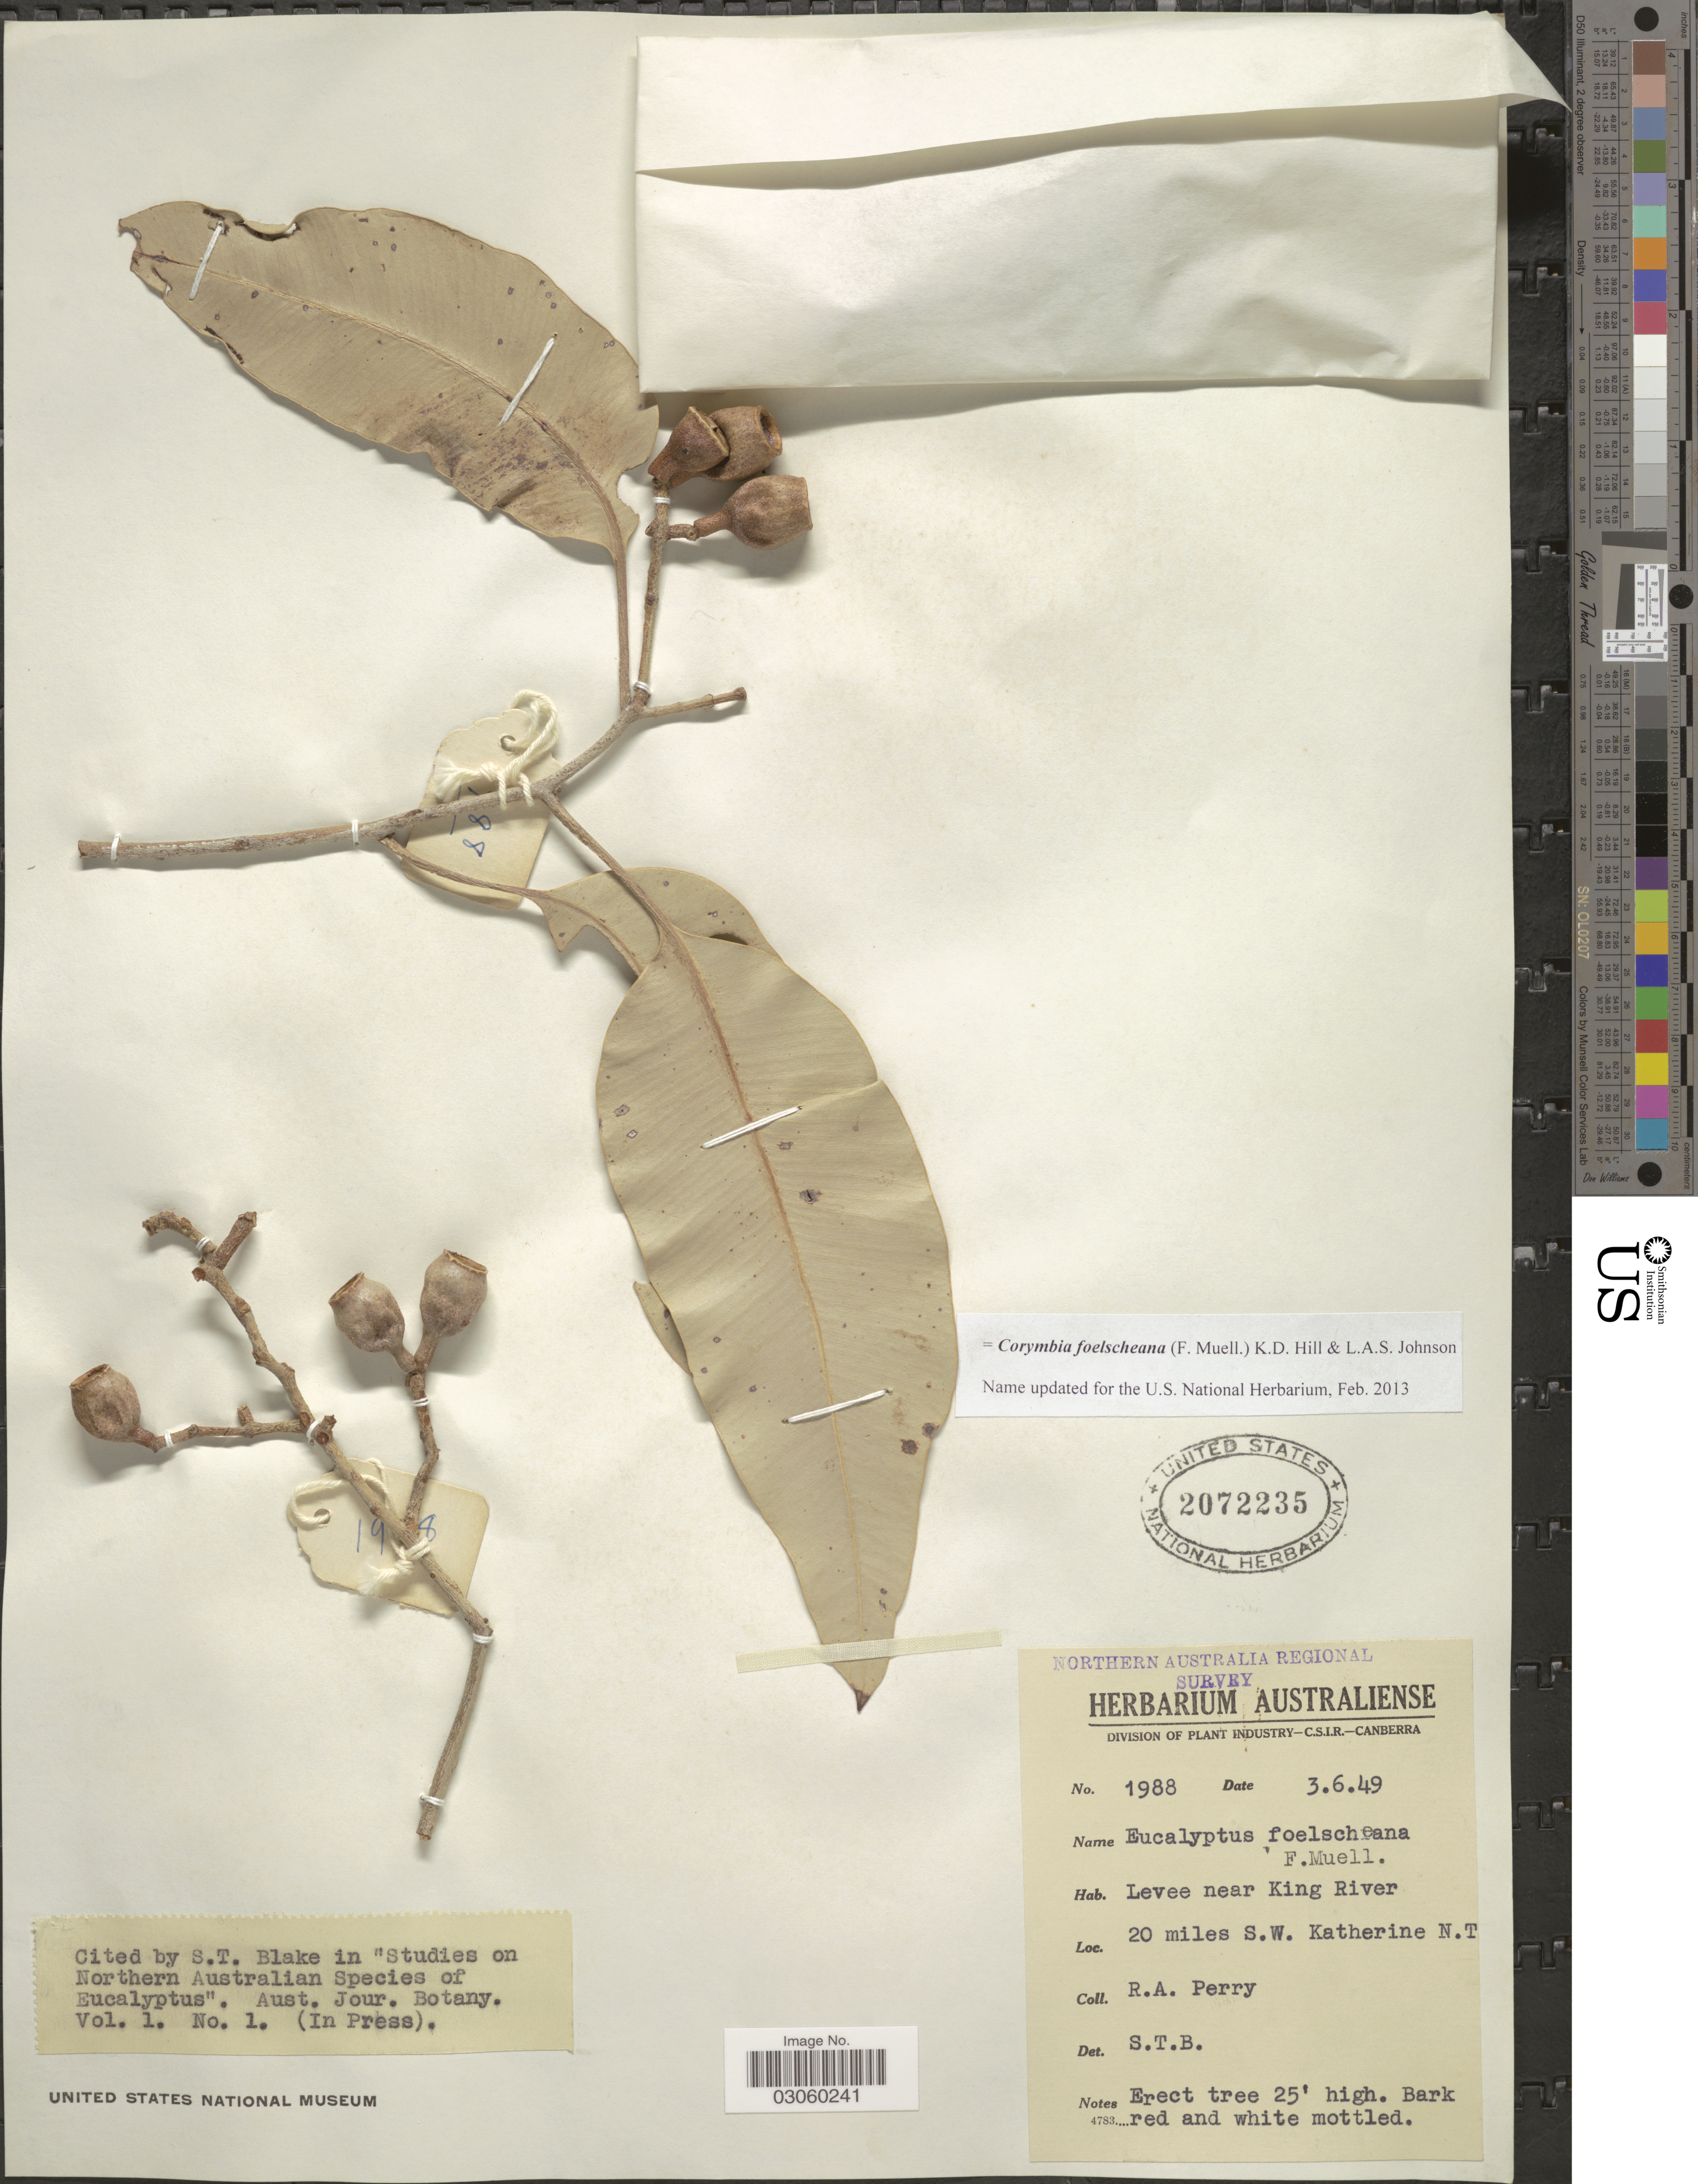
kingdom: Plantae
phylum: Tracheophyta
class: Magnoliopsida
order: Myrtales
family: Myrtaceae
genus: Corymbia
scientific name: Corymbia foelscheana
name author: (F. Muell.) K.D. Hill & L.A.S. Johnson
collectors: Perry, R. A.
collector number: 1988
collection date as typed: Transcribed d/m/y: 3/6/49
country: Australia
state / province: Northern Territory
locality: Leveen near King River. 20 miles S.W. Katherine N.T.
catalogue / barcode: US 2072235